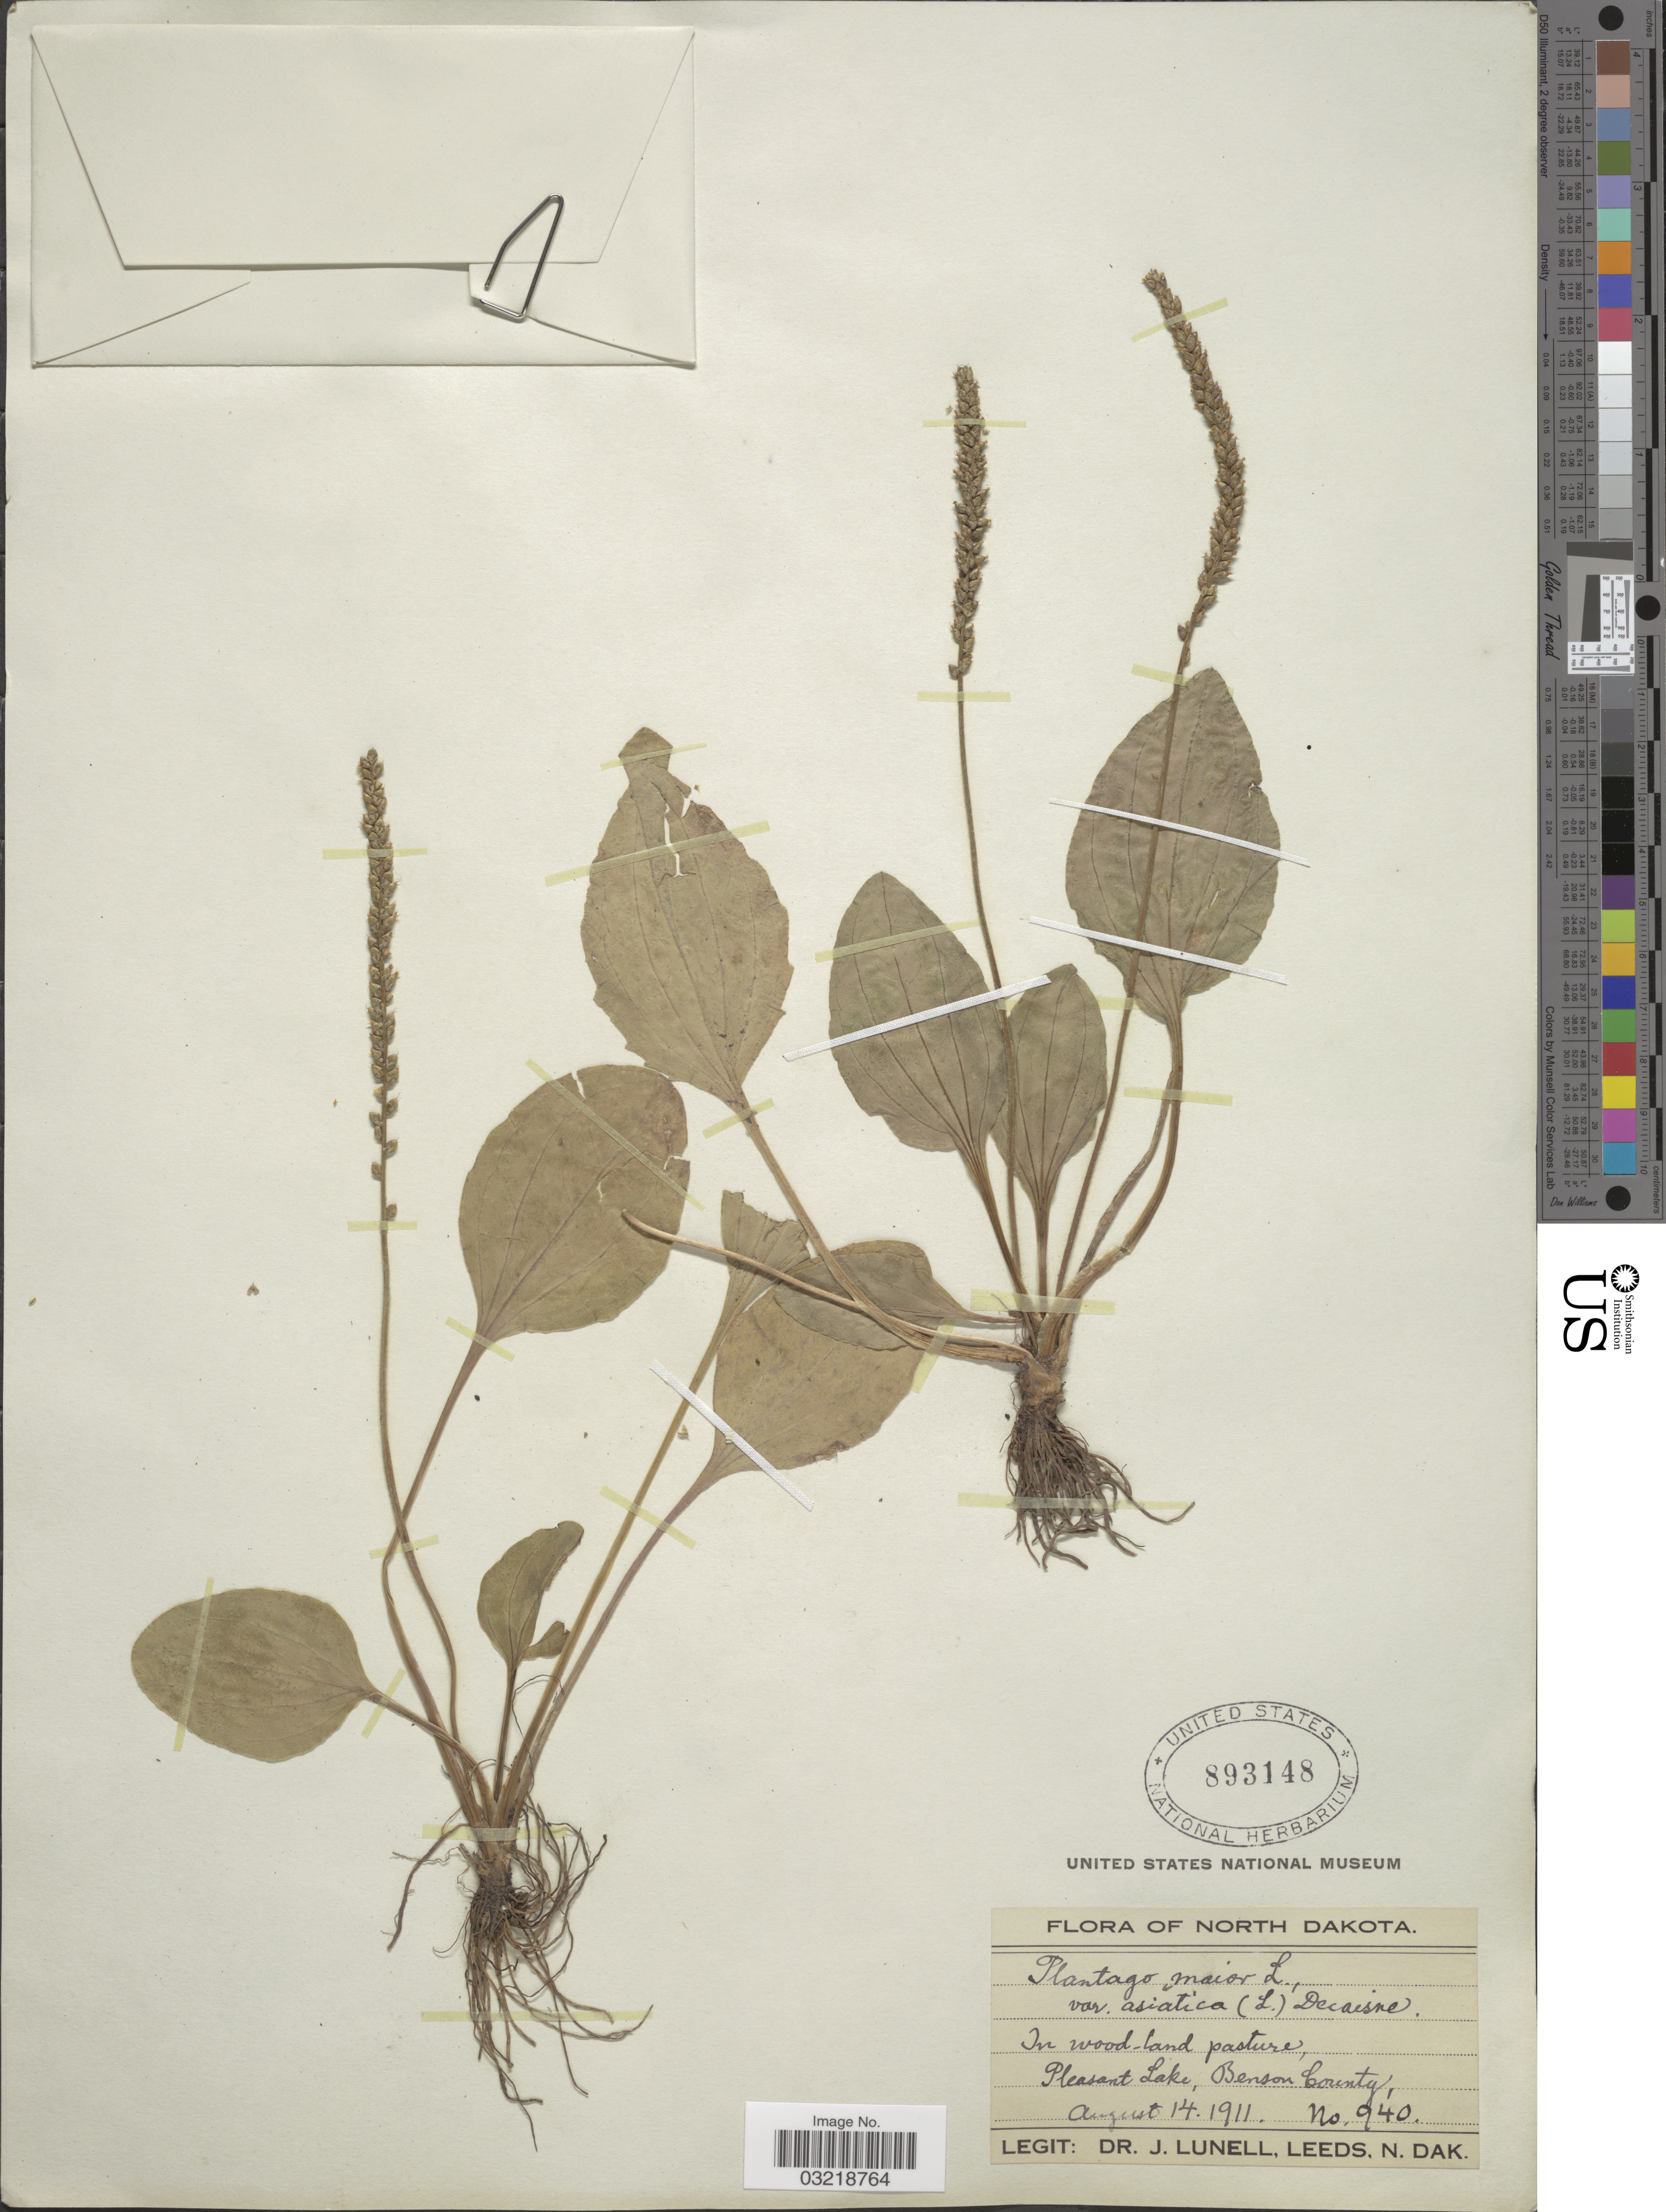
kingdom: Plantae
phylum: Tracheophyta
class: Magnoliopsida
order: Lamiales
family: Plantaginaceae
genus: Plantago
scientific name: Plantago major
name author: L.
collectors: J. Lunell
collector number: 940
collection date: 1911-08-14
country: United States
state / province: North Dakota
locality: Pleasant Lake, Benson County.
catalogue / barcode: US 893148